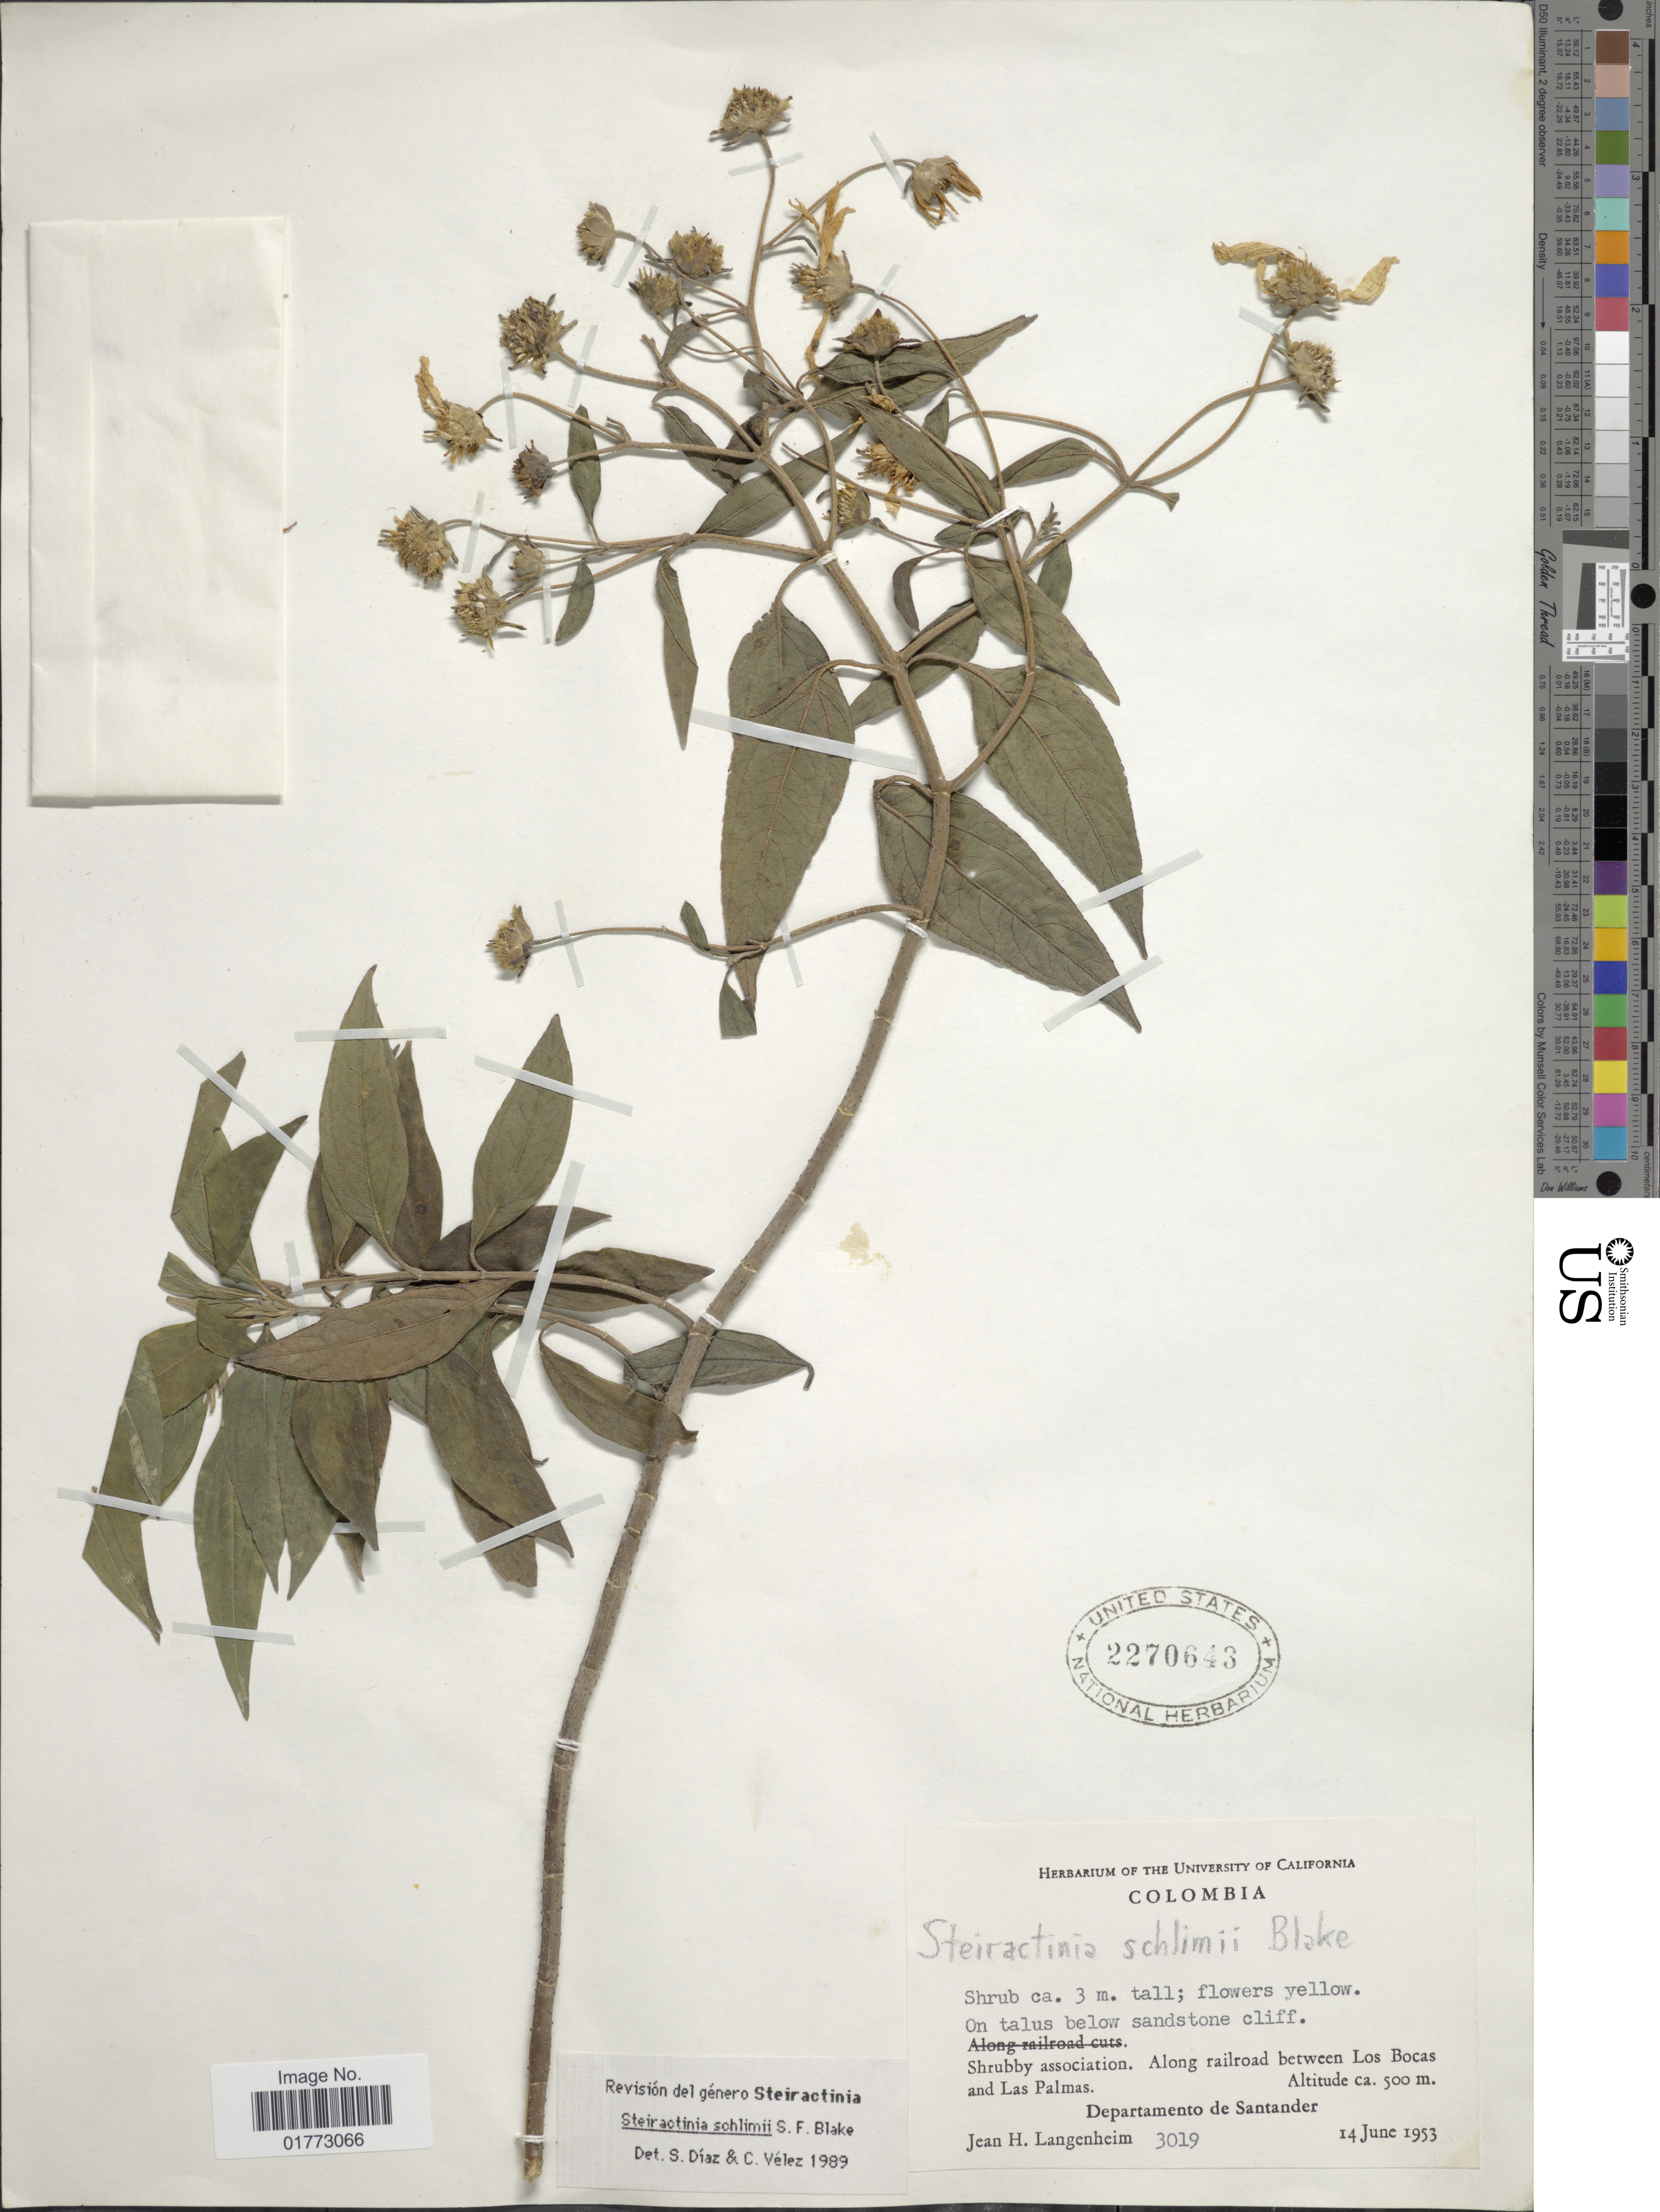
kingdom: Plantae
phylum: Tracheophyta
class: Magnoliopsida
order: Asterales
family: Asteraceae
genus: Steiractinia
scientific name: Steiractinia schlimii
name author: S.F. Blake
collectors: J. H. Langenheim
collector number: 3019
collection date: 1953-06-14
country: Colombia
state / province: Santander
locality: Along railroad between Los Bocas and Las Palmas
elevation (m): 500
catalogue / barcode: US 2270643